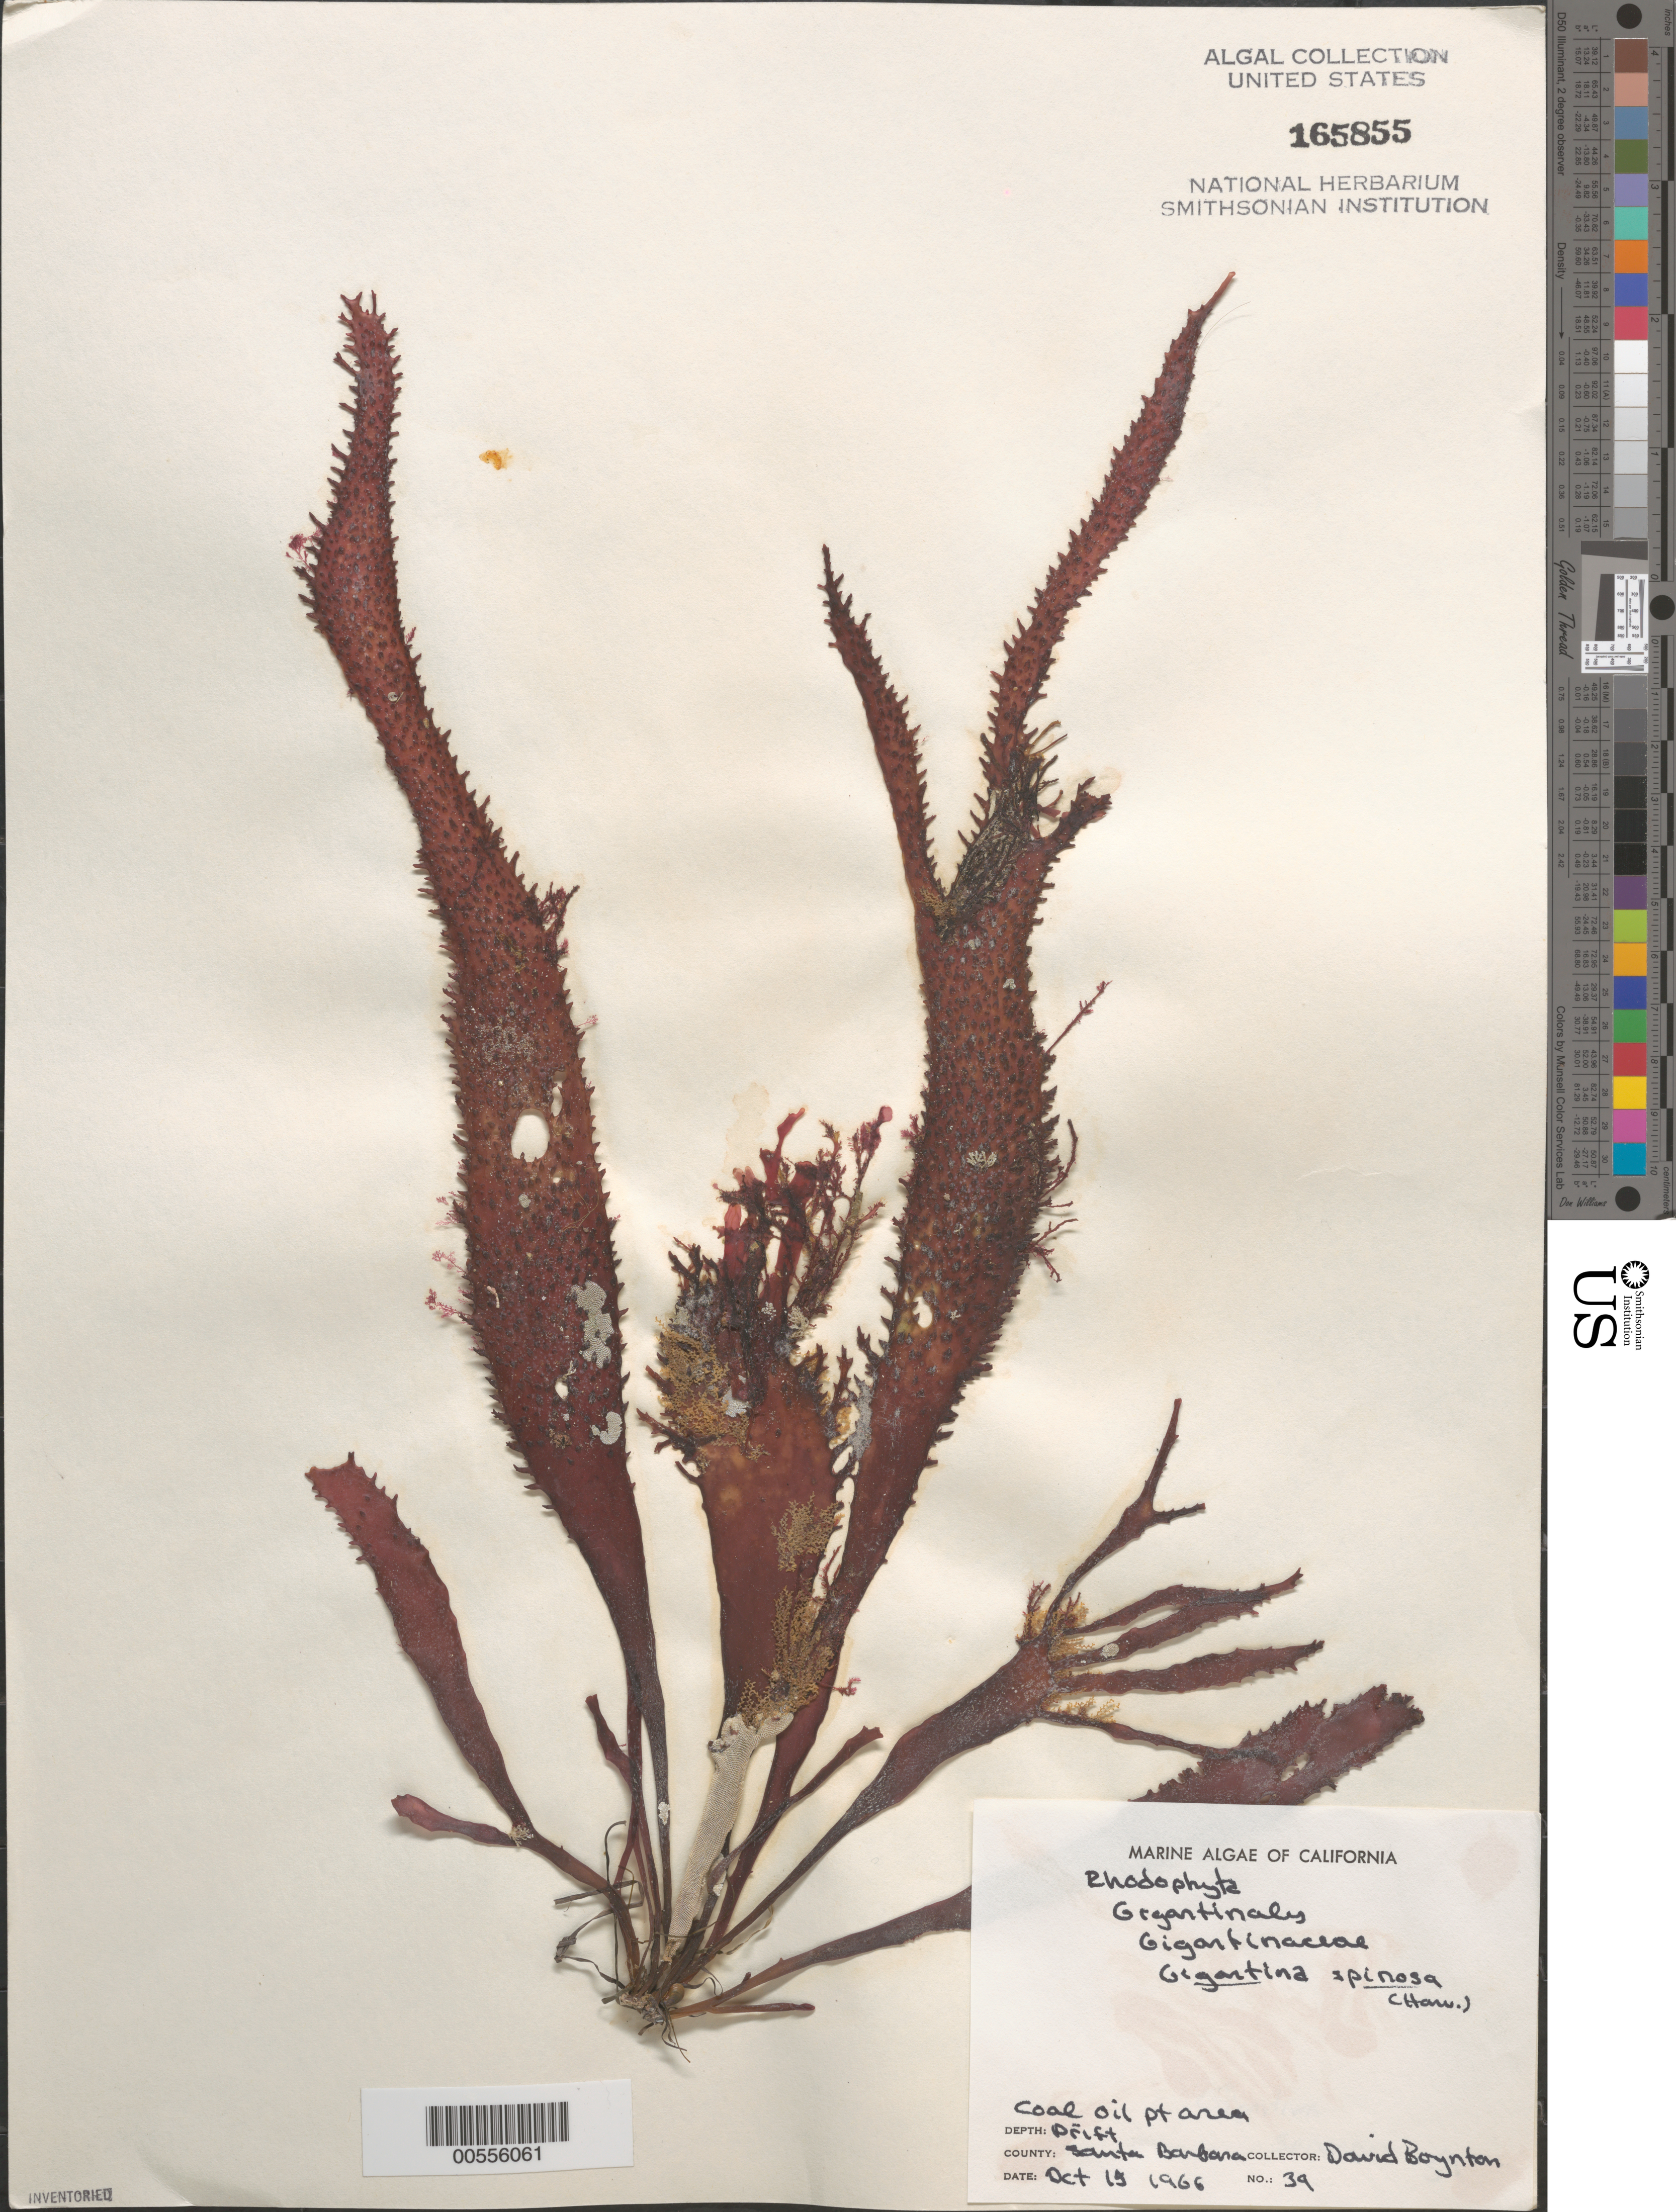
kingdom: Plantae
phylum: Rhodophyta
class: Florideophyceae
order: Gigartinales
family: Gigartinaceae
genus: Chondracanthus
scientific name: Chondracanthus spinosus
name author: (Kütz.) Guiry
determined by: Algae name updating Project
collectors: D. Boynton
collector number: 39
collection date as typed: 15 Oct 1966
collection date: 1966-10-15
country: United States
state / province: California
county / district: Santa Barbara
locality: Coal Oil Point area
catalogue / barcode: US 165855